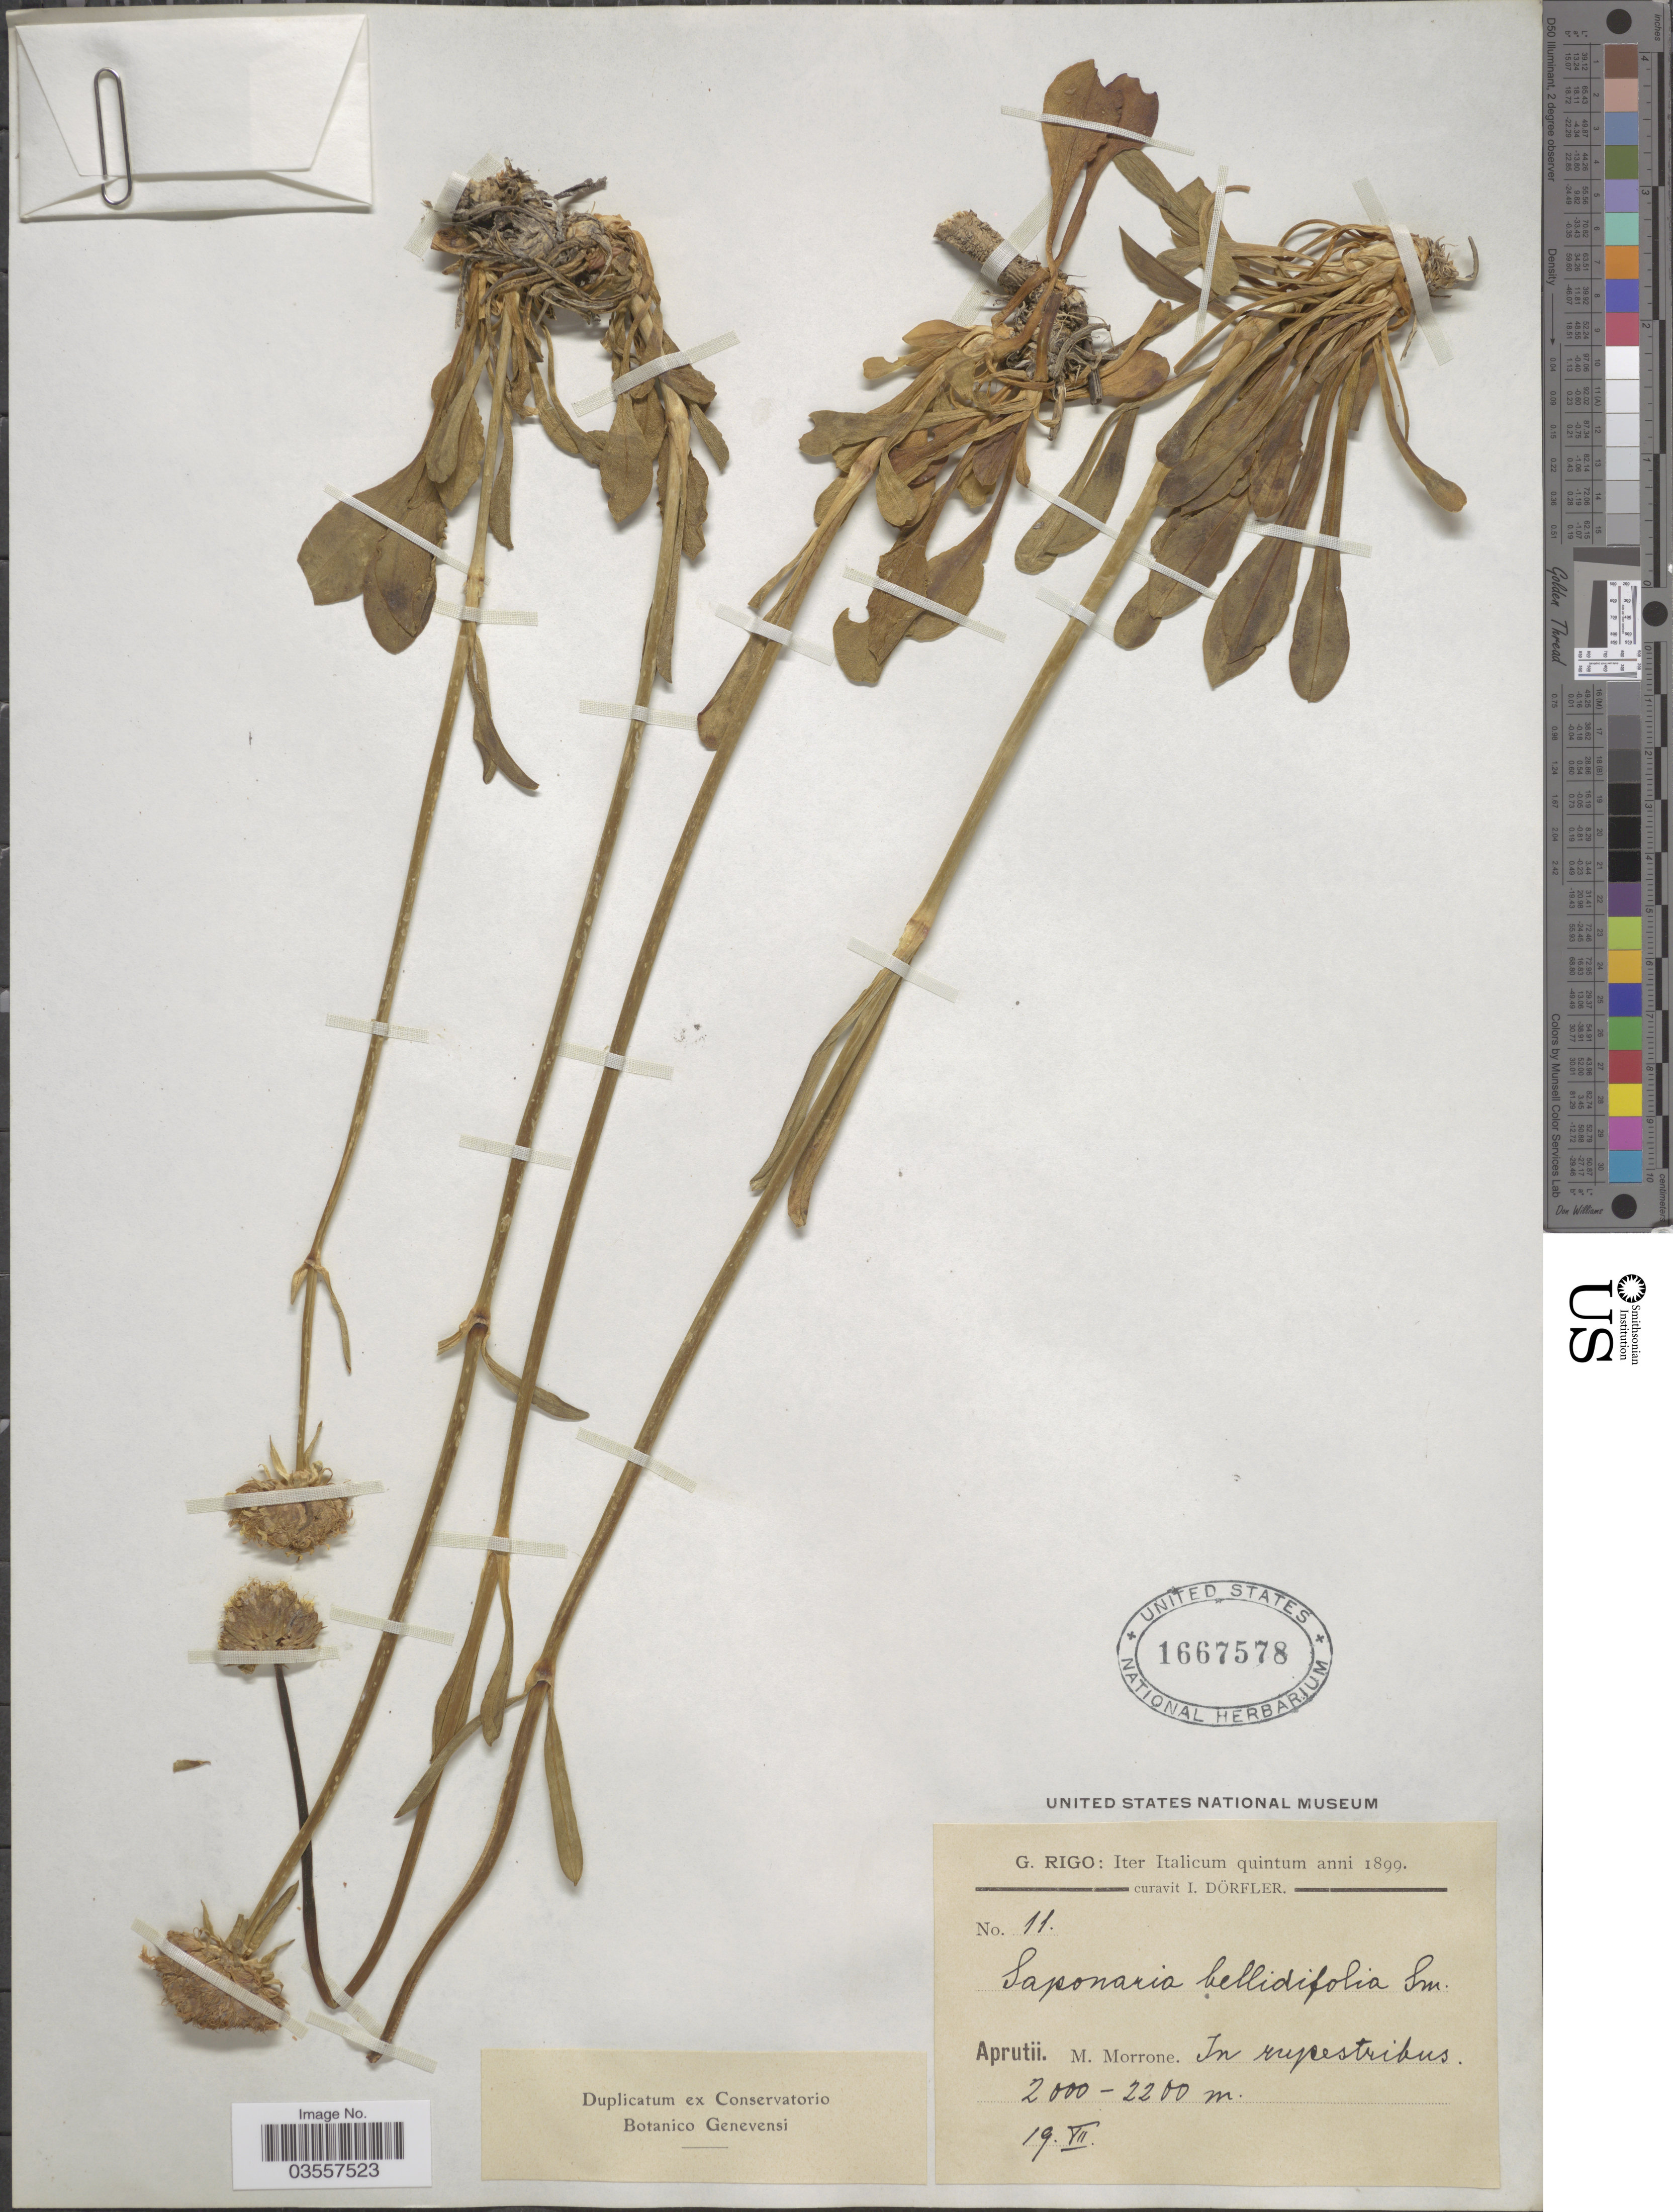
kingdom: Plantae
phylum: Tracheophyta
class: Magnoliopsida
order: Caryophyllales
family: Caryophyllaceae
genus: Saponaria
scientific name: Saponaria bellidifolia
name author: Sm.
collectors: G. Rigo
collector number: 11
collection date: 1899-07-19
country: Italy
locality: Iter Italicum. Aprutii. M. Morrone. In rupestribus.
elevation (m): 2000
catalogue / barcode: US 1667578